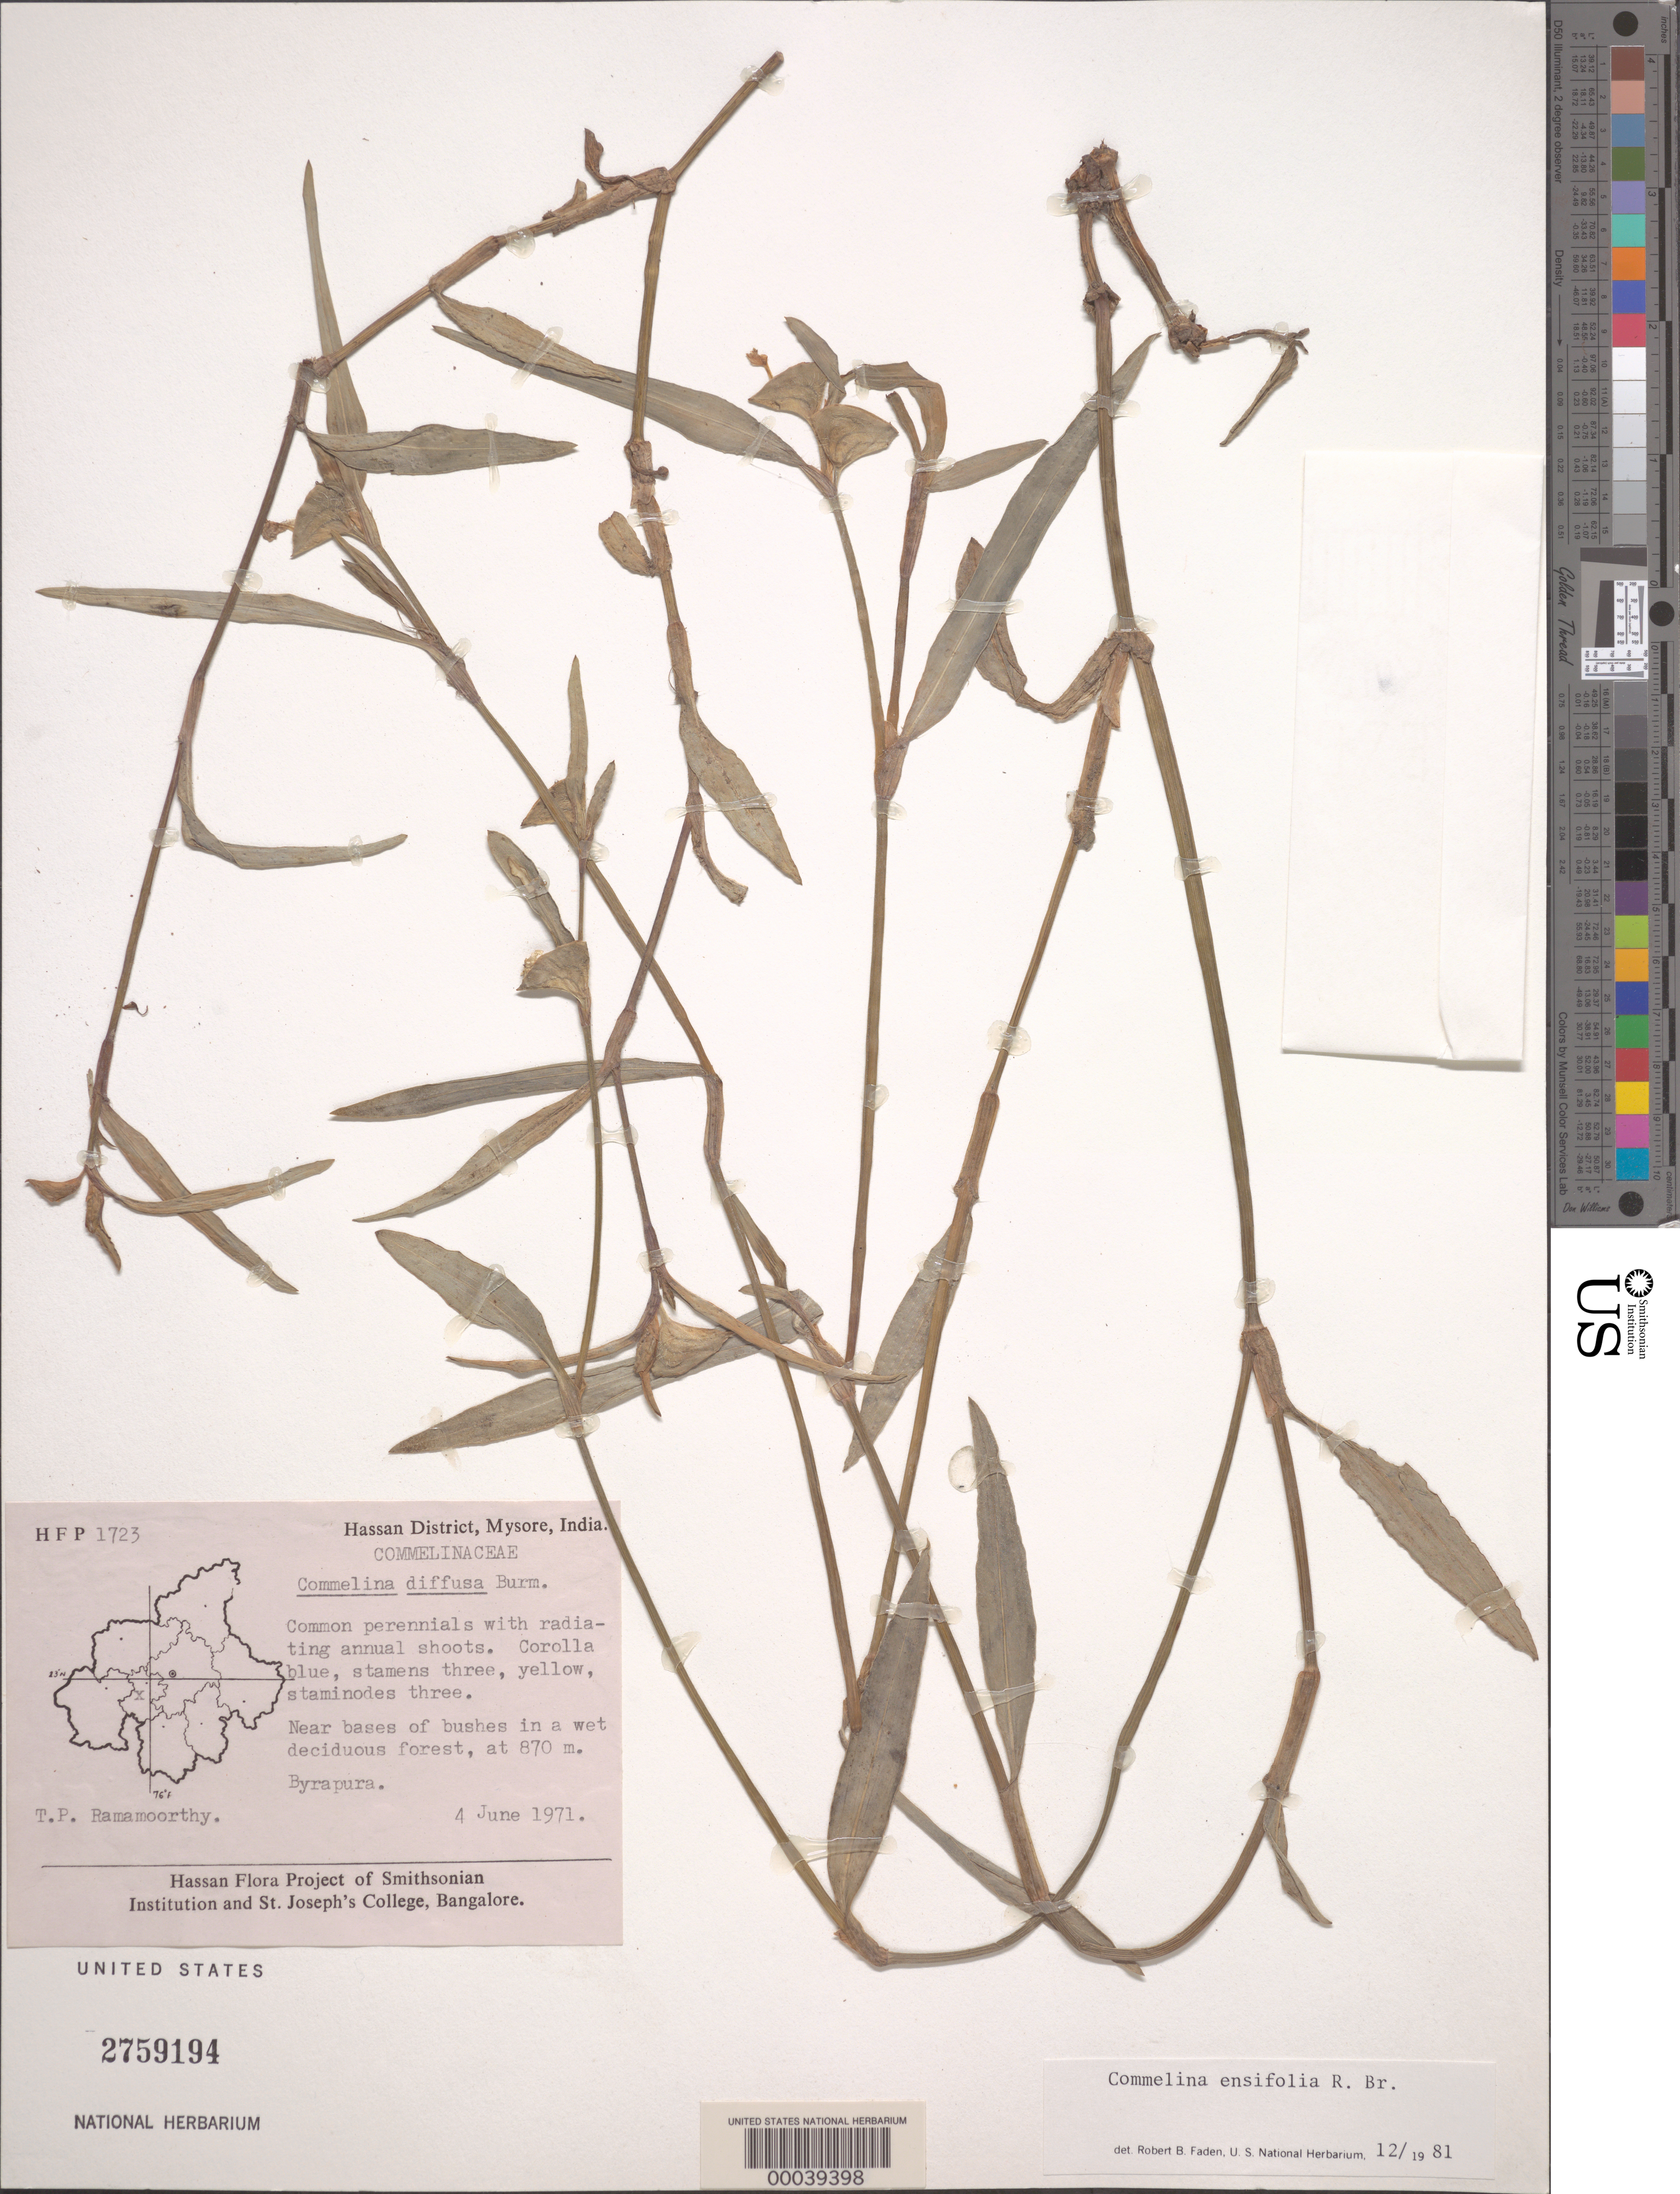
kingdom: Plantae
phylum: Tracheophyta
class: Liliopsida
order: Commelinales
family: Commelinaceae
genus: Commelina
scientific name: Commelina ensifolia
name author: R. Br.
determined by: Faden, Robert B., (US), Smithsonian Institution - National Museum of Natural History (UNITED STATES)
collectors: T. P. Ramamoorthy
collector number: Hfp 1723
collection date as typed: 04 Jun 1971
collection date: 1971-06-04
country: India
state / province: Karnataka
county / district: Hassan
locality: Byrapura, mysore state [mysore state = karnataka.]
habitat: Bush, wet deciduous forest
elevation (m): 870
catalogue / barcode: US 2759194